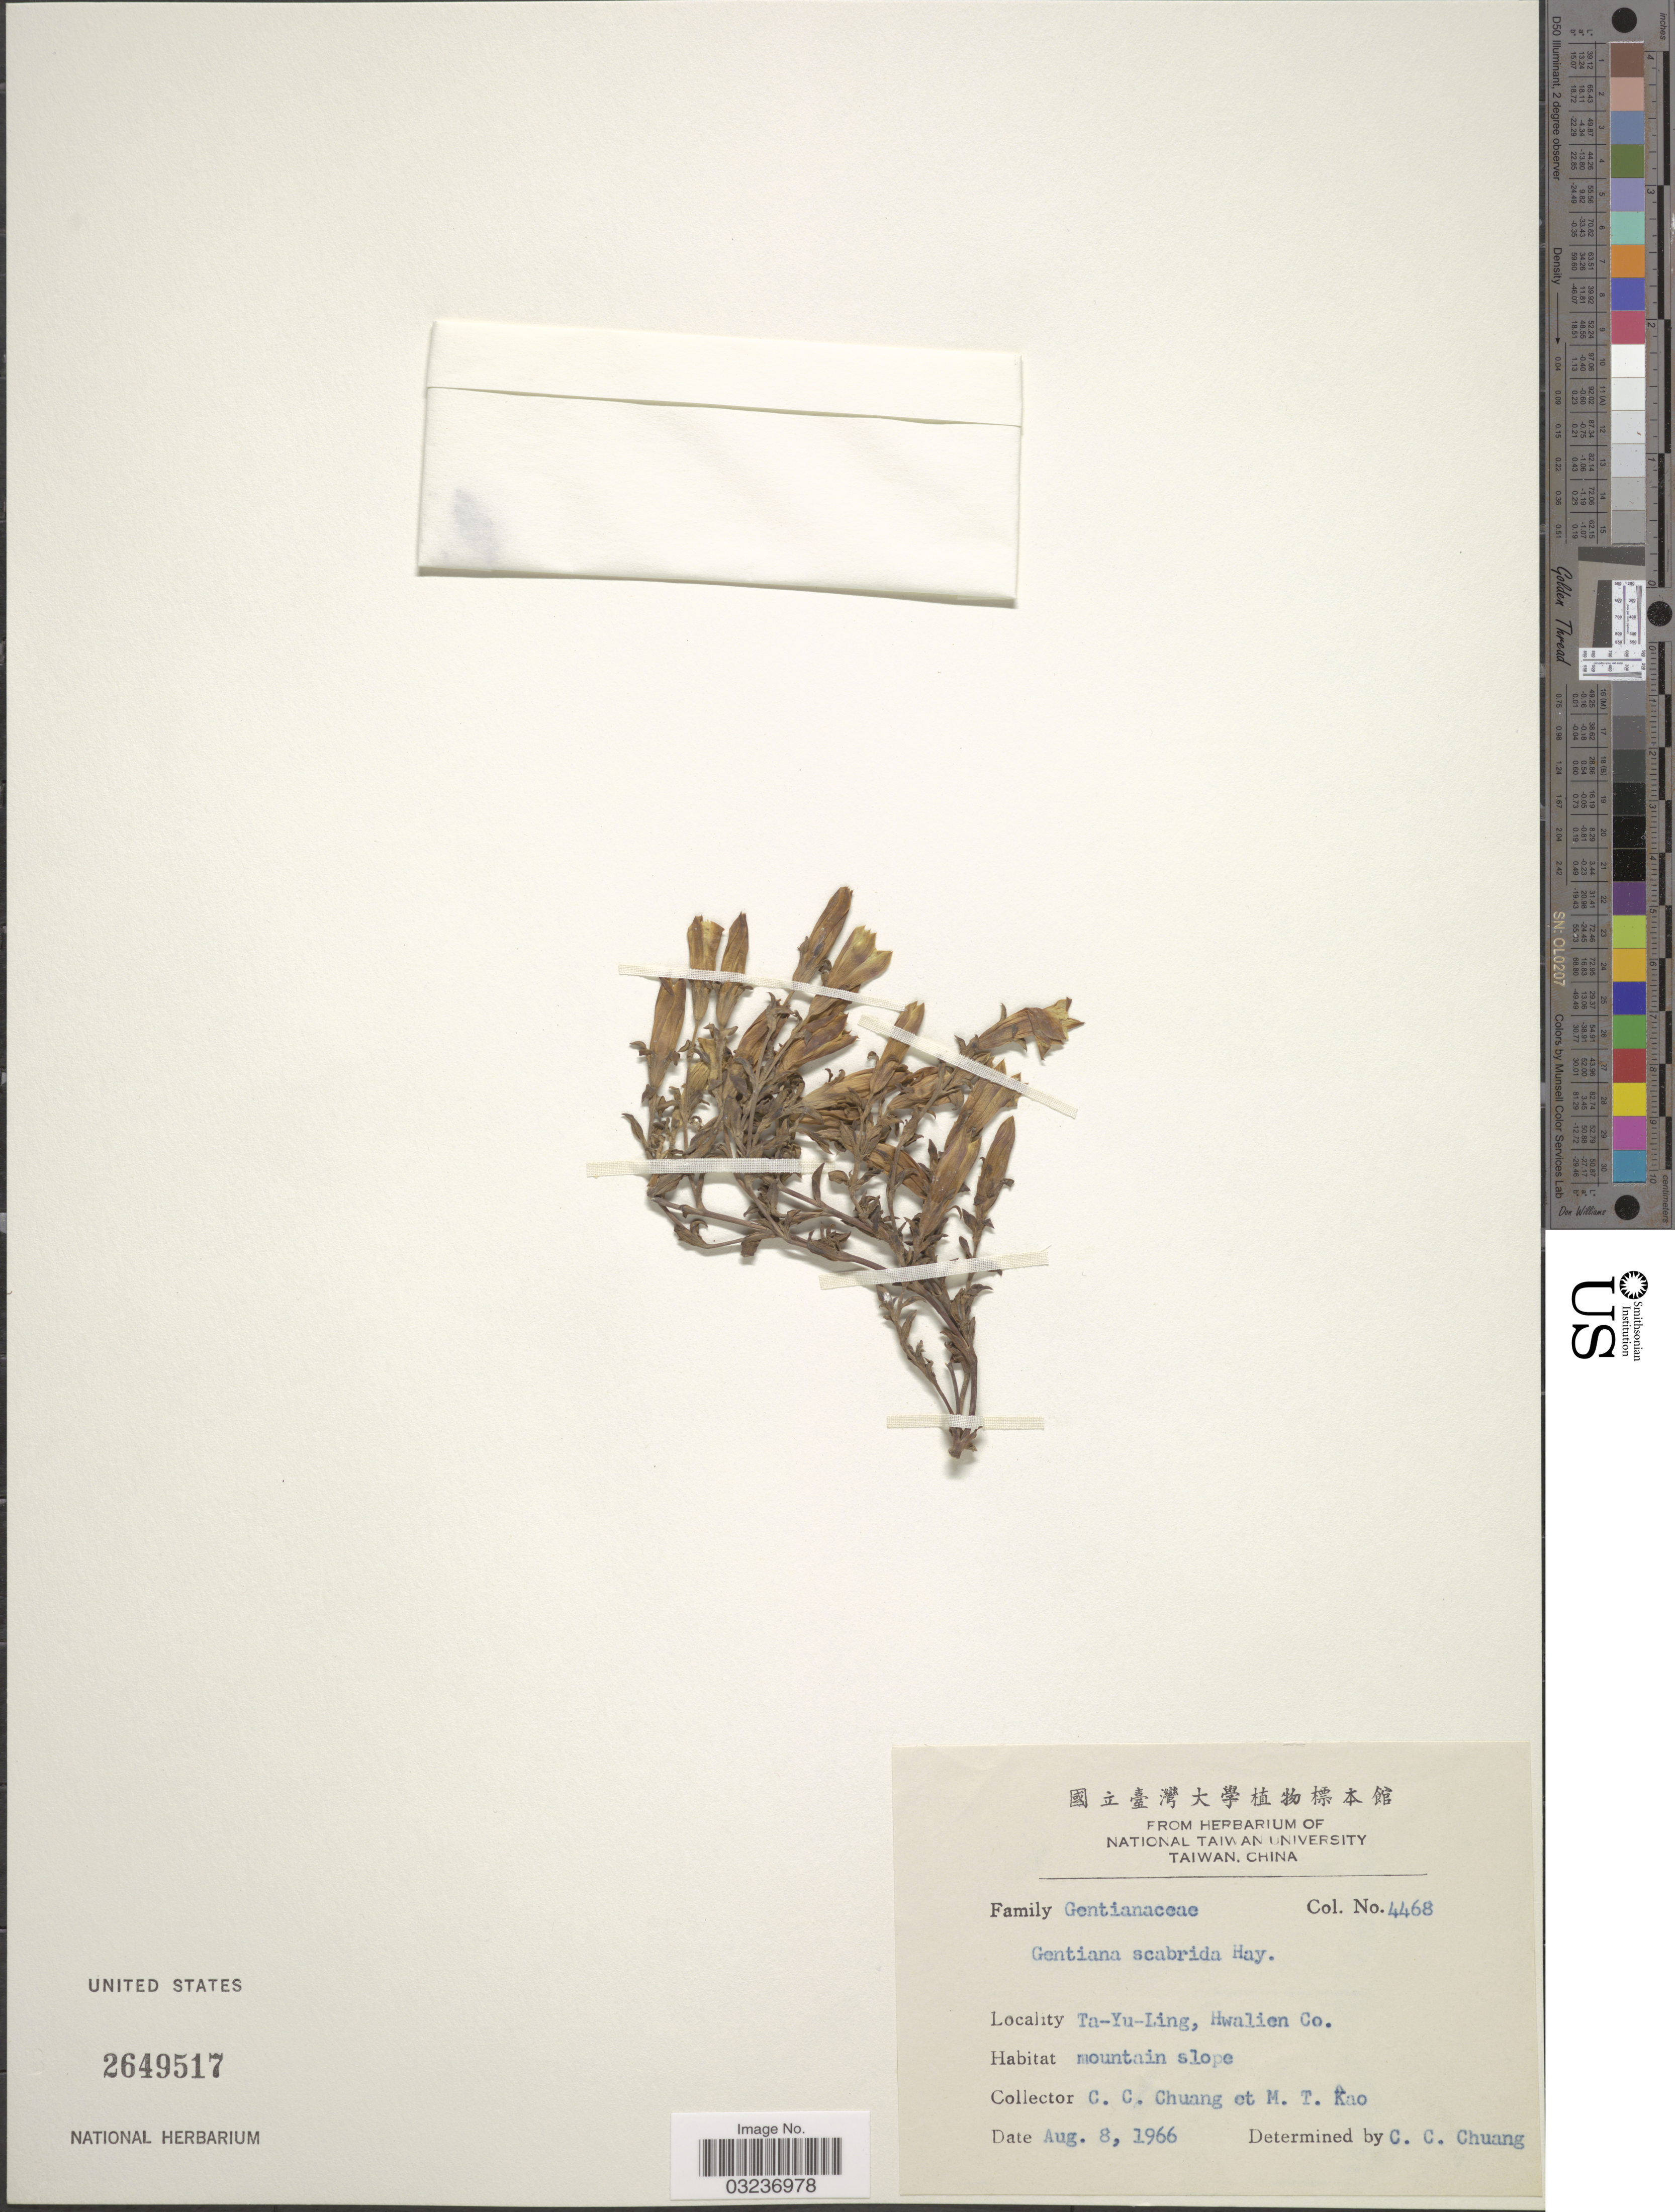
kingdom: Plantae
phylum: Tracheophyta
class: Magnoliopsida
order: Gentianales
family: Gentianaceae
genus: Gentiana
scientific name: Gentiana scabrida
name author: Hayata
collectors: C. C. Chuang & M. T. Kao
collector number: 4468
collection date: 1966-08-08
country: Taiwan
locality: Taiwan, China, Ta-Yu-Ling, Hwalien Co., mountain slope.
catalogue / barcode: US 2649517